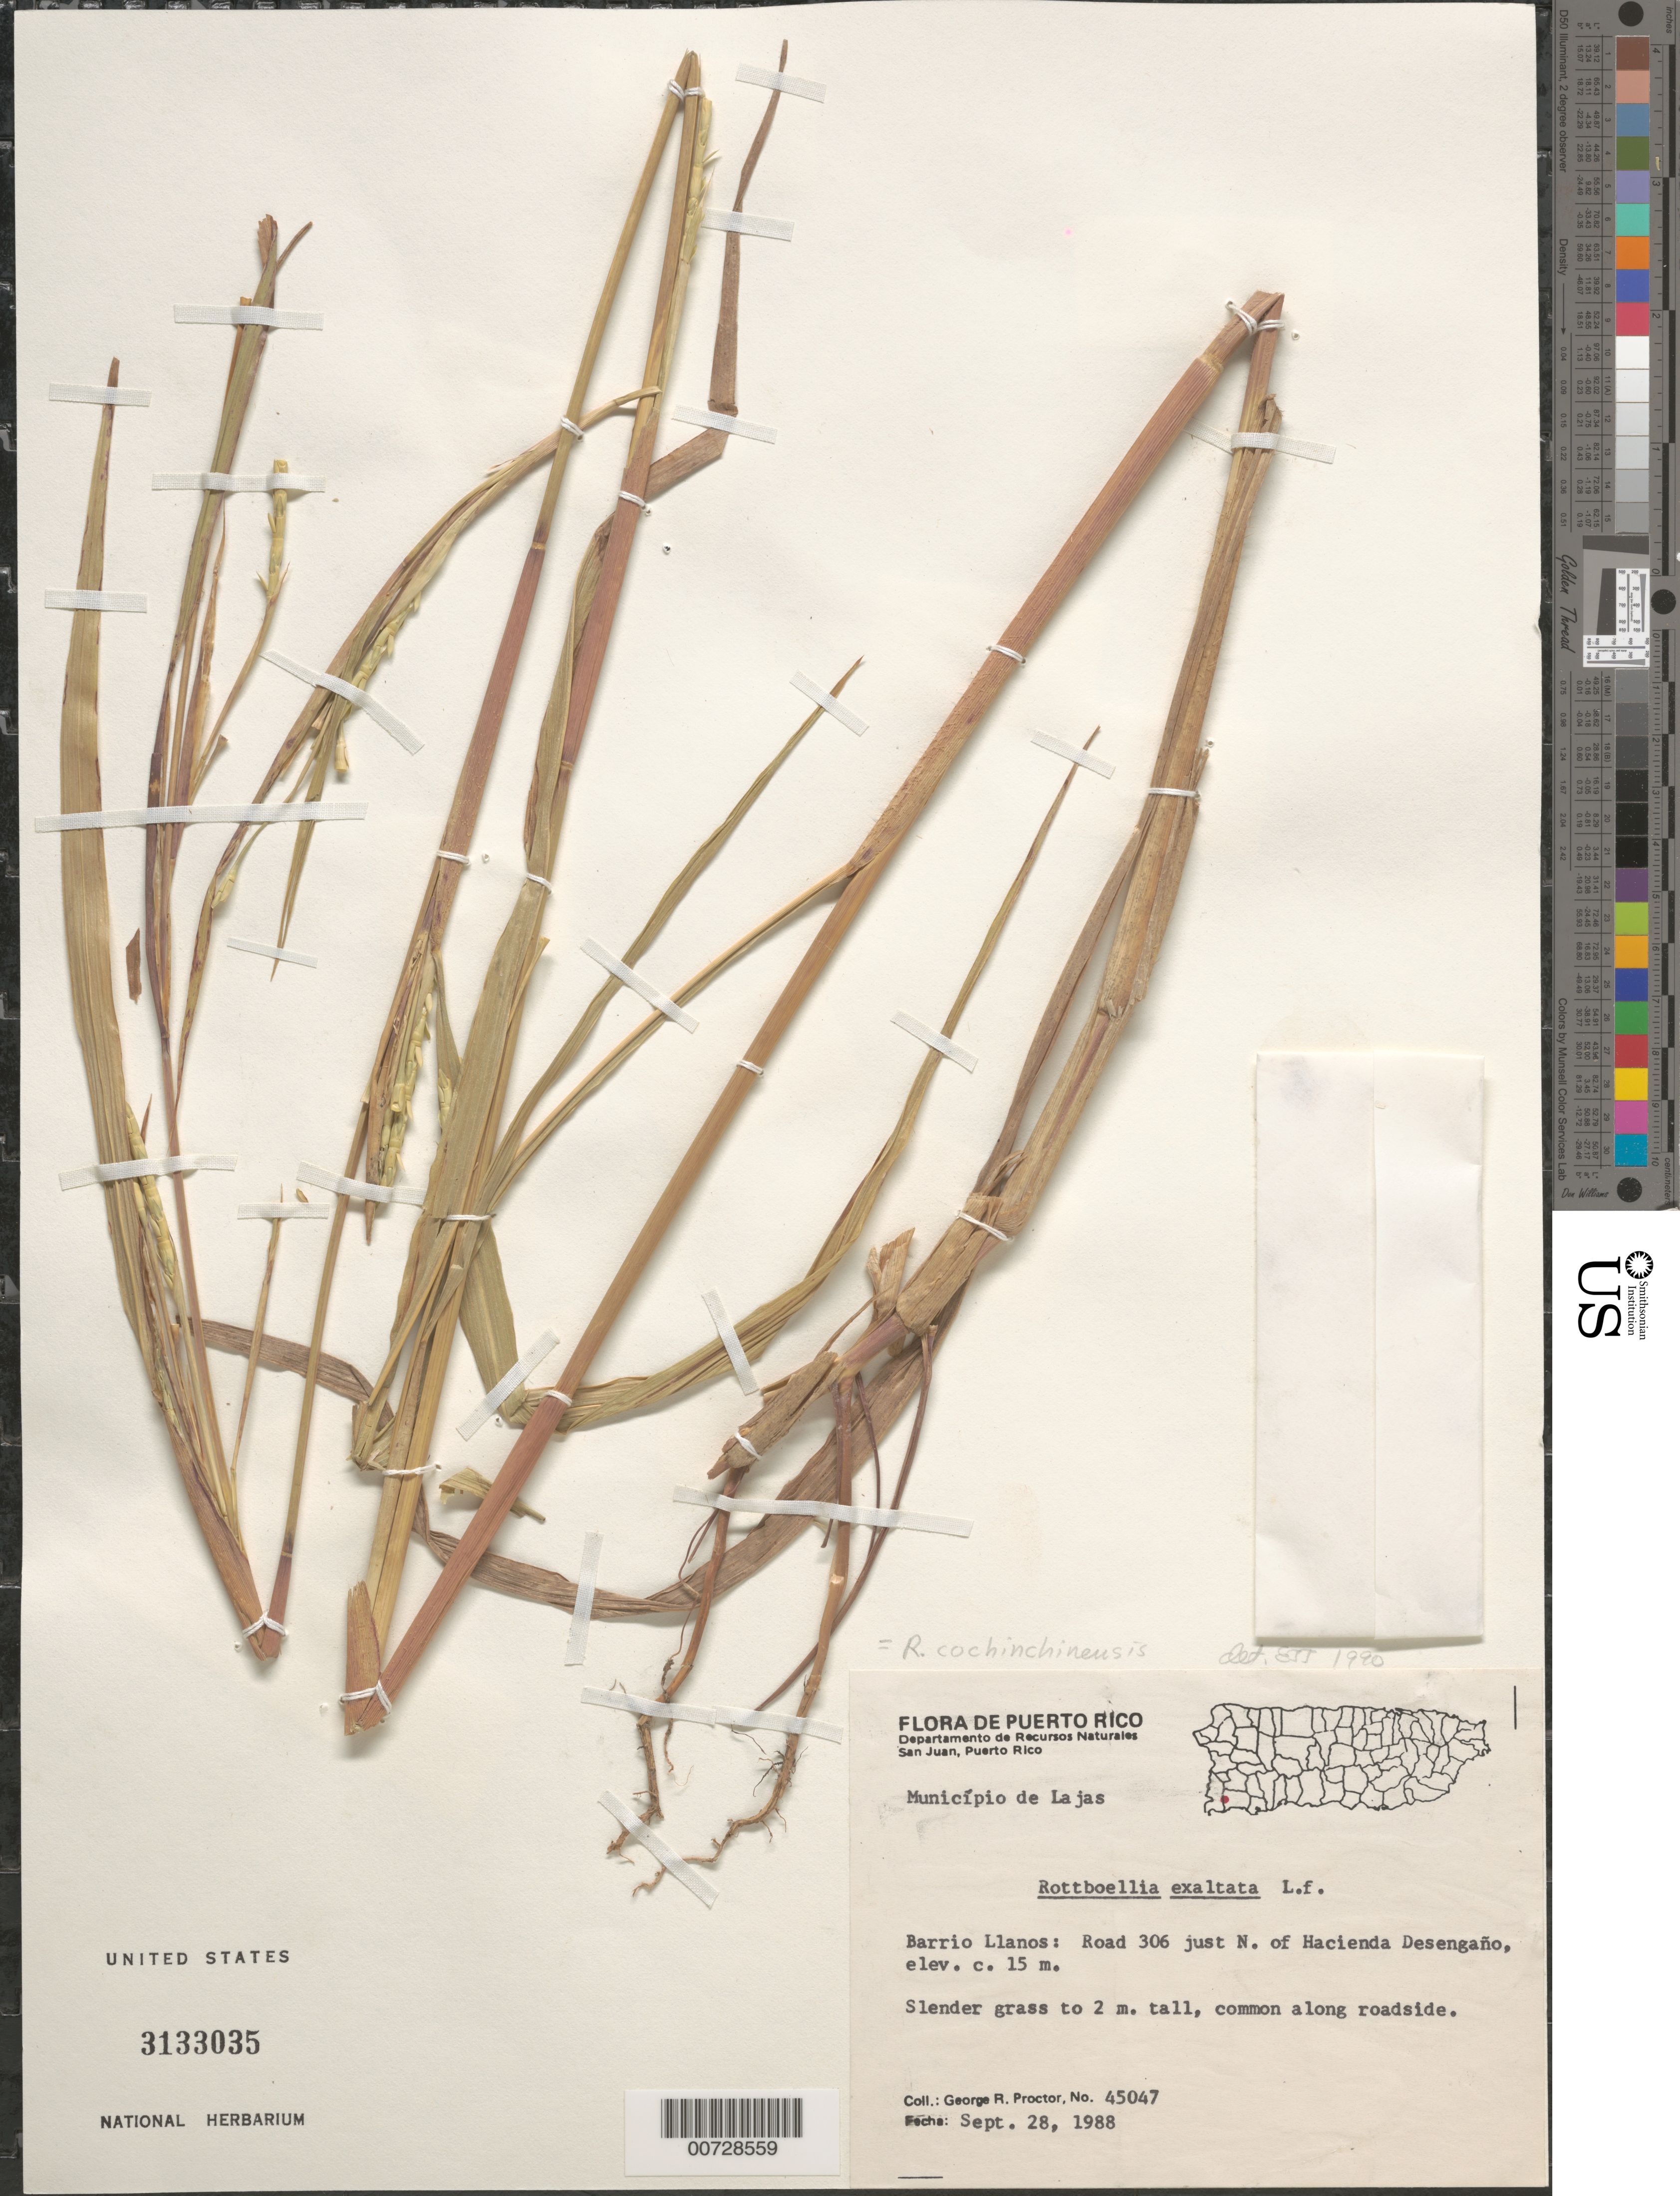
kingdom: Plantae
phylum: Tracheophyta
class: Liliopsida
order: Poales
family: Poaceae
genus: Rottboellia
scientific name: Rottboellia cochinchinensis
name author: (Lour.) Clayton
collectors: G. R. Proctor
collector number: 45047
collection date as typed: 28 Sep 1988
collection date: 1988-09-28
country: Puerto Rico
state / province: Lajas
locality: Barrio Llanos: Road 306 just N of Hacienda Desengaño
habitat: Along roadside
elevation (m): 15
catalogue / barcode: US 3133035